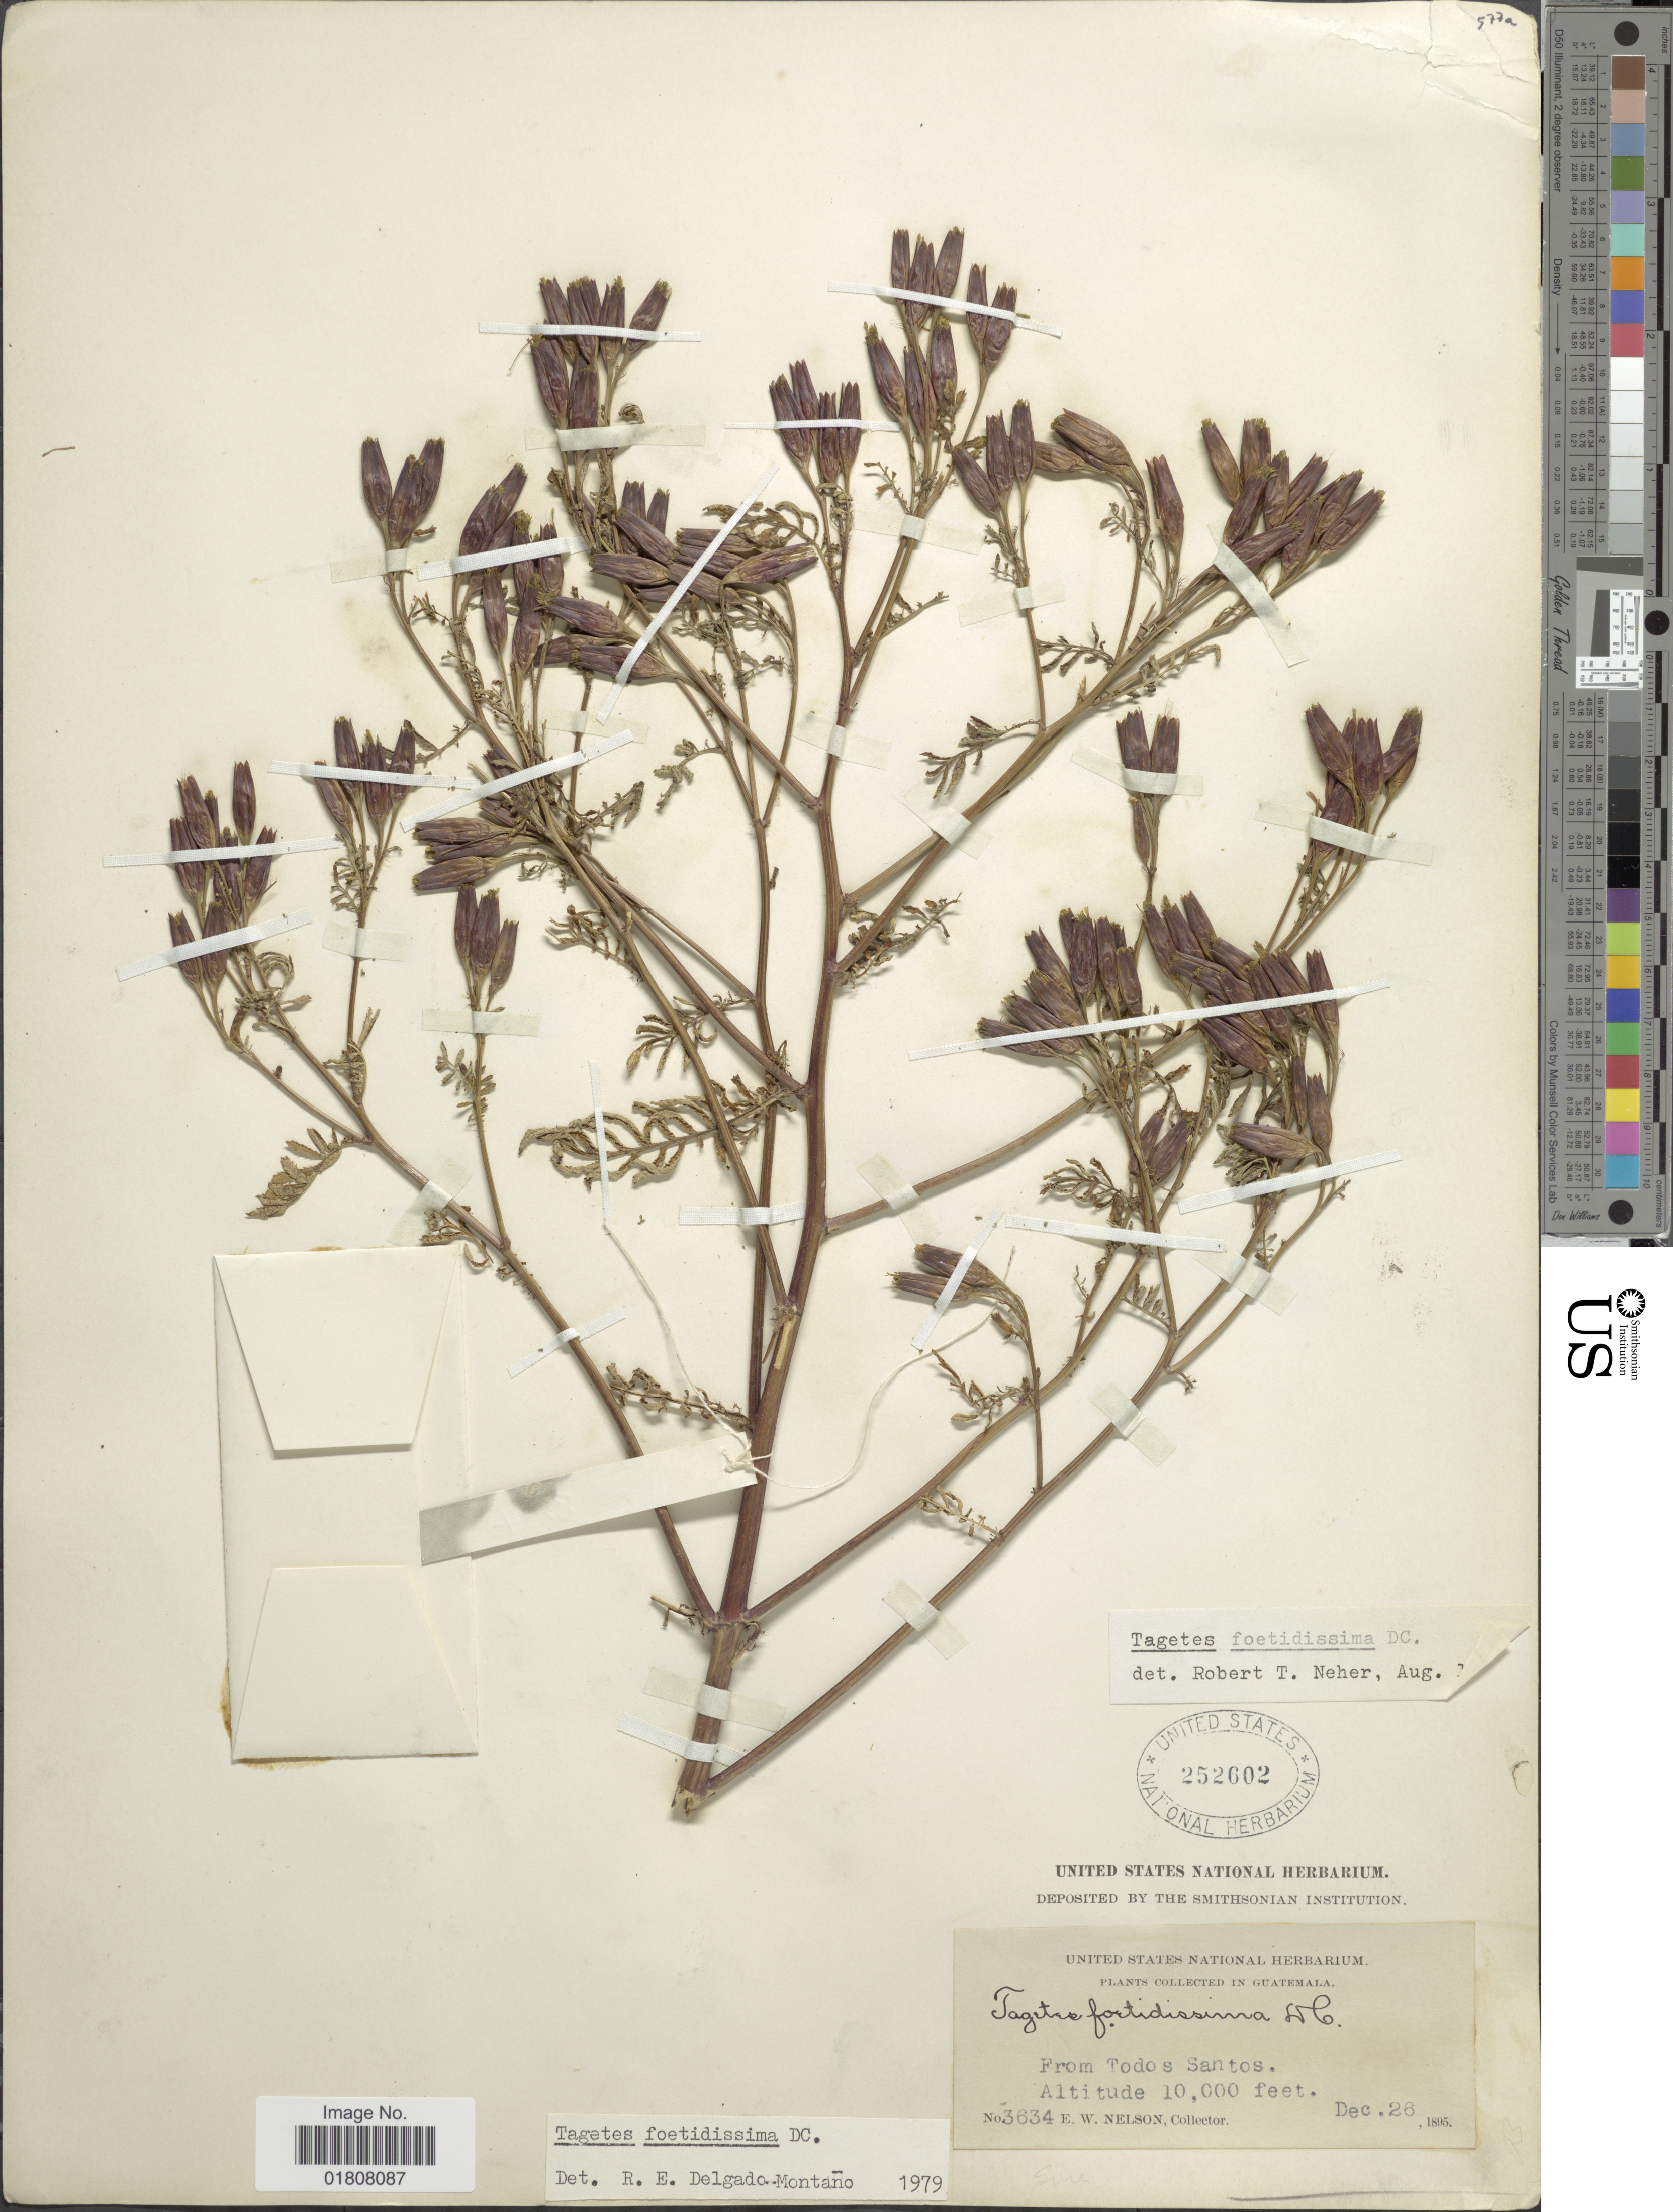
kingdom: Plantae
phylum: Tracheophyta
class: Magnoliopsida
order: Asterales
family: Asteraceae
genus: Tagetes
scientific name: Tagetes foetidissima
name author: DC.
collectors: E. W. Nelson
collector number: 3634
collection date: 1895-12-26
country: Guatemala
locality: Todos Santos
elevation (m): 3048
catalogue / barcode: US 252602